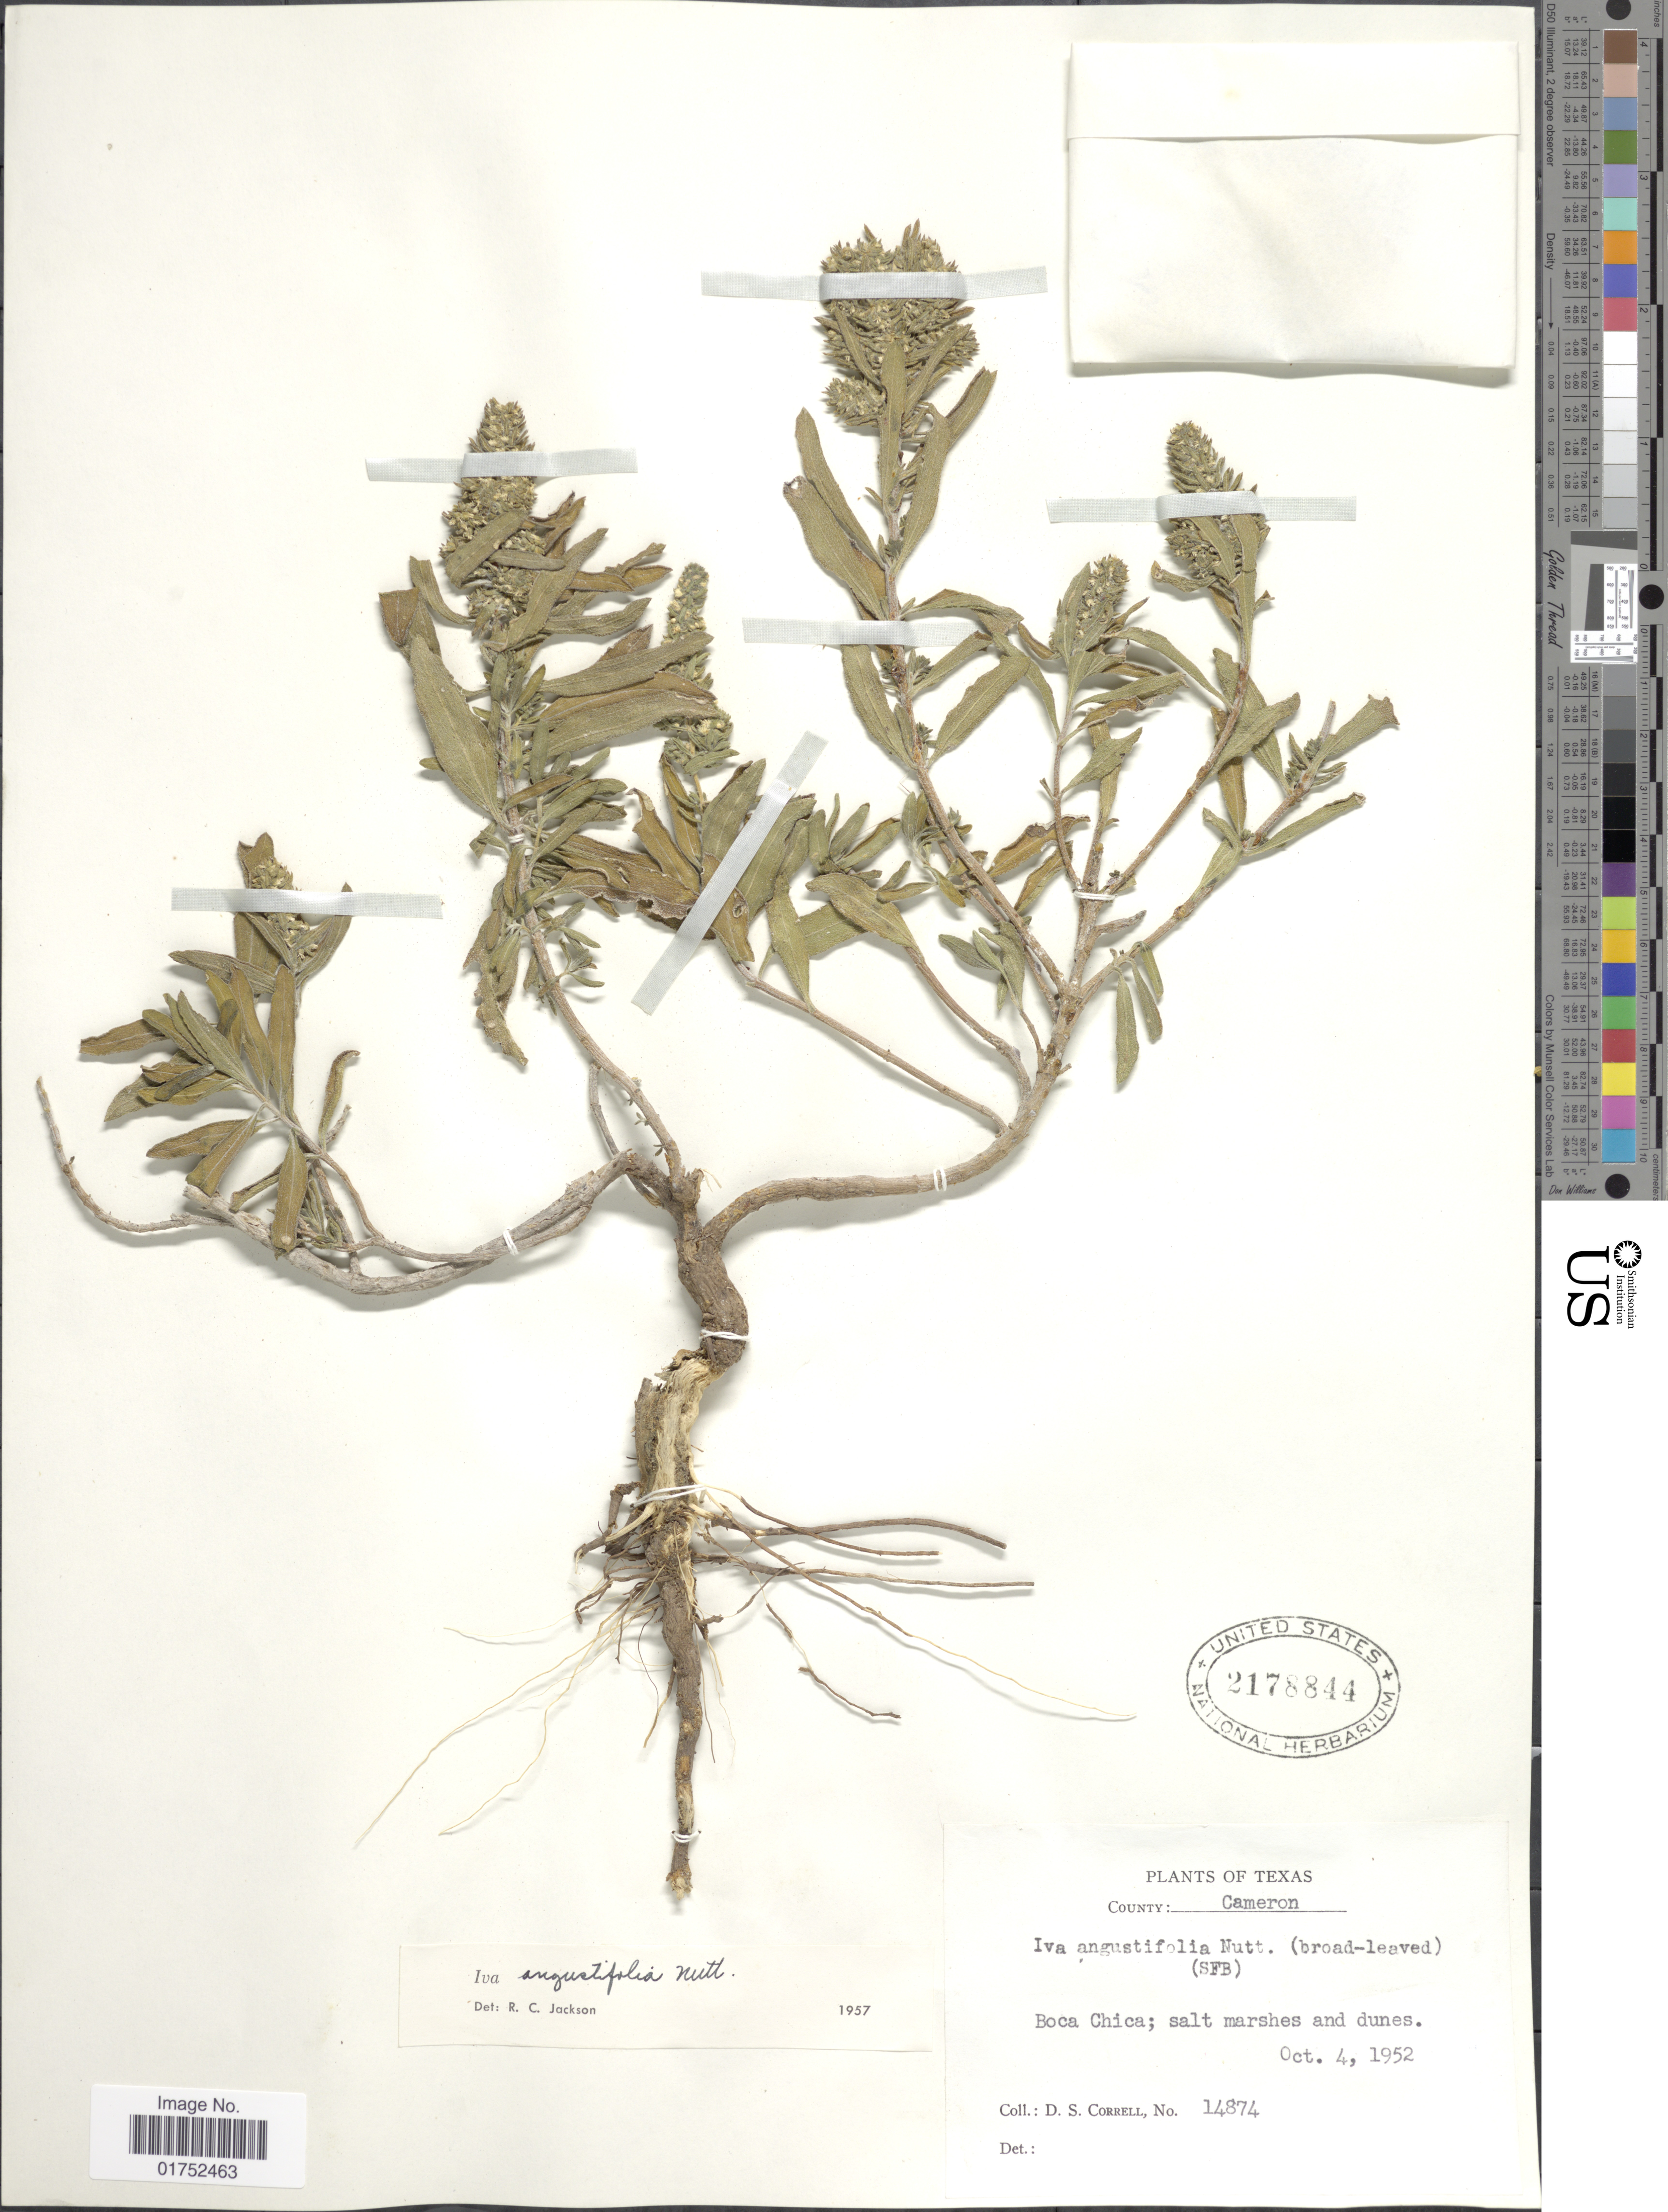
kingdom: Plantae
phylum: Tracheophyta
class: Magnoliopsida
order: Asterales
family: Asteraceae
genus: Iva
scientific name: Iva angustifolia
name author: Nutt.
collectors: D. S. Correll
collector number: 14874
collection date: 1952-10-04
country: United States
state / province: Texas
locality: County Cameron, Boca Chica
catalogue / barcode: US 2178844